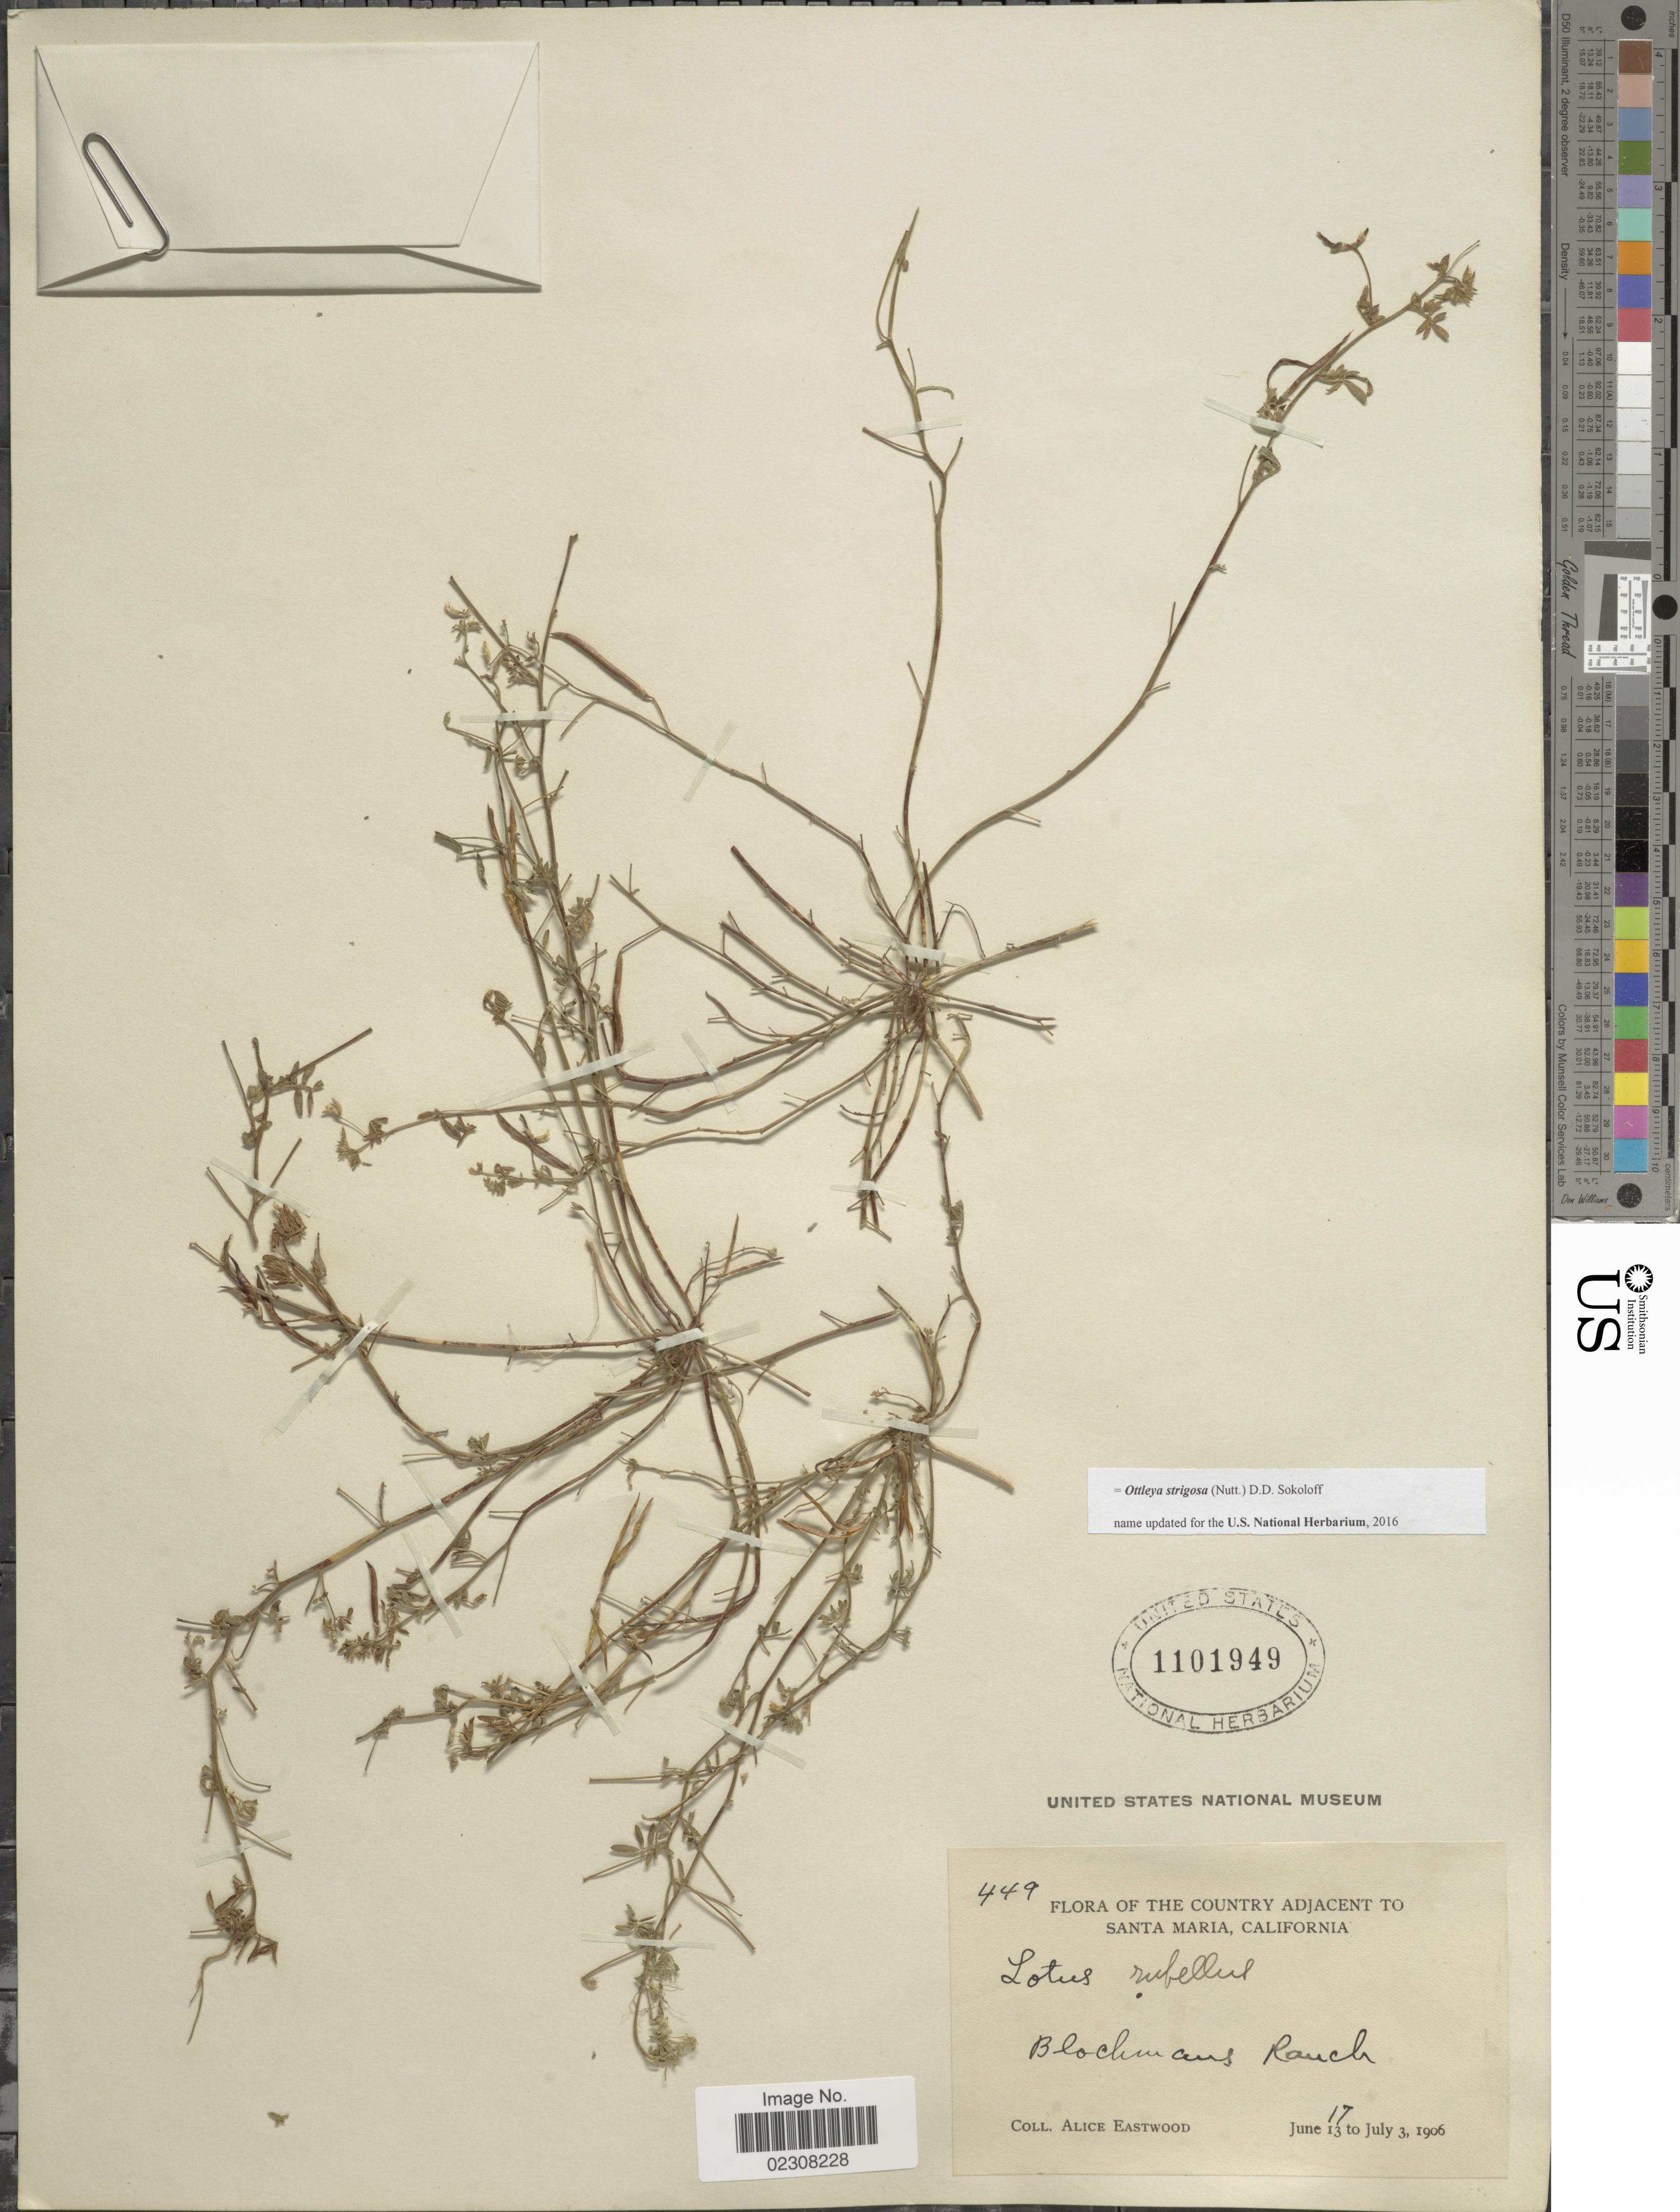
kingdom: Plantae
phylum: Tracheophyta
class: Magnoliopsida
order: Fabales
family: Fabaceae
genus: Ottleya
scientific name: Ottleya strigosa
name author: (Nutt.) D.D. Sokoloff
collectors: A. Eastwood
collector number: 449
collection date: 1906-06-17/1906-07-03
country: United States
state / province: California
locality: Country Adjacent to Santa Maria, Blochmans Ranch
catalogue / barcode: US 1101949